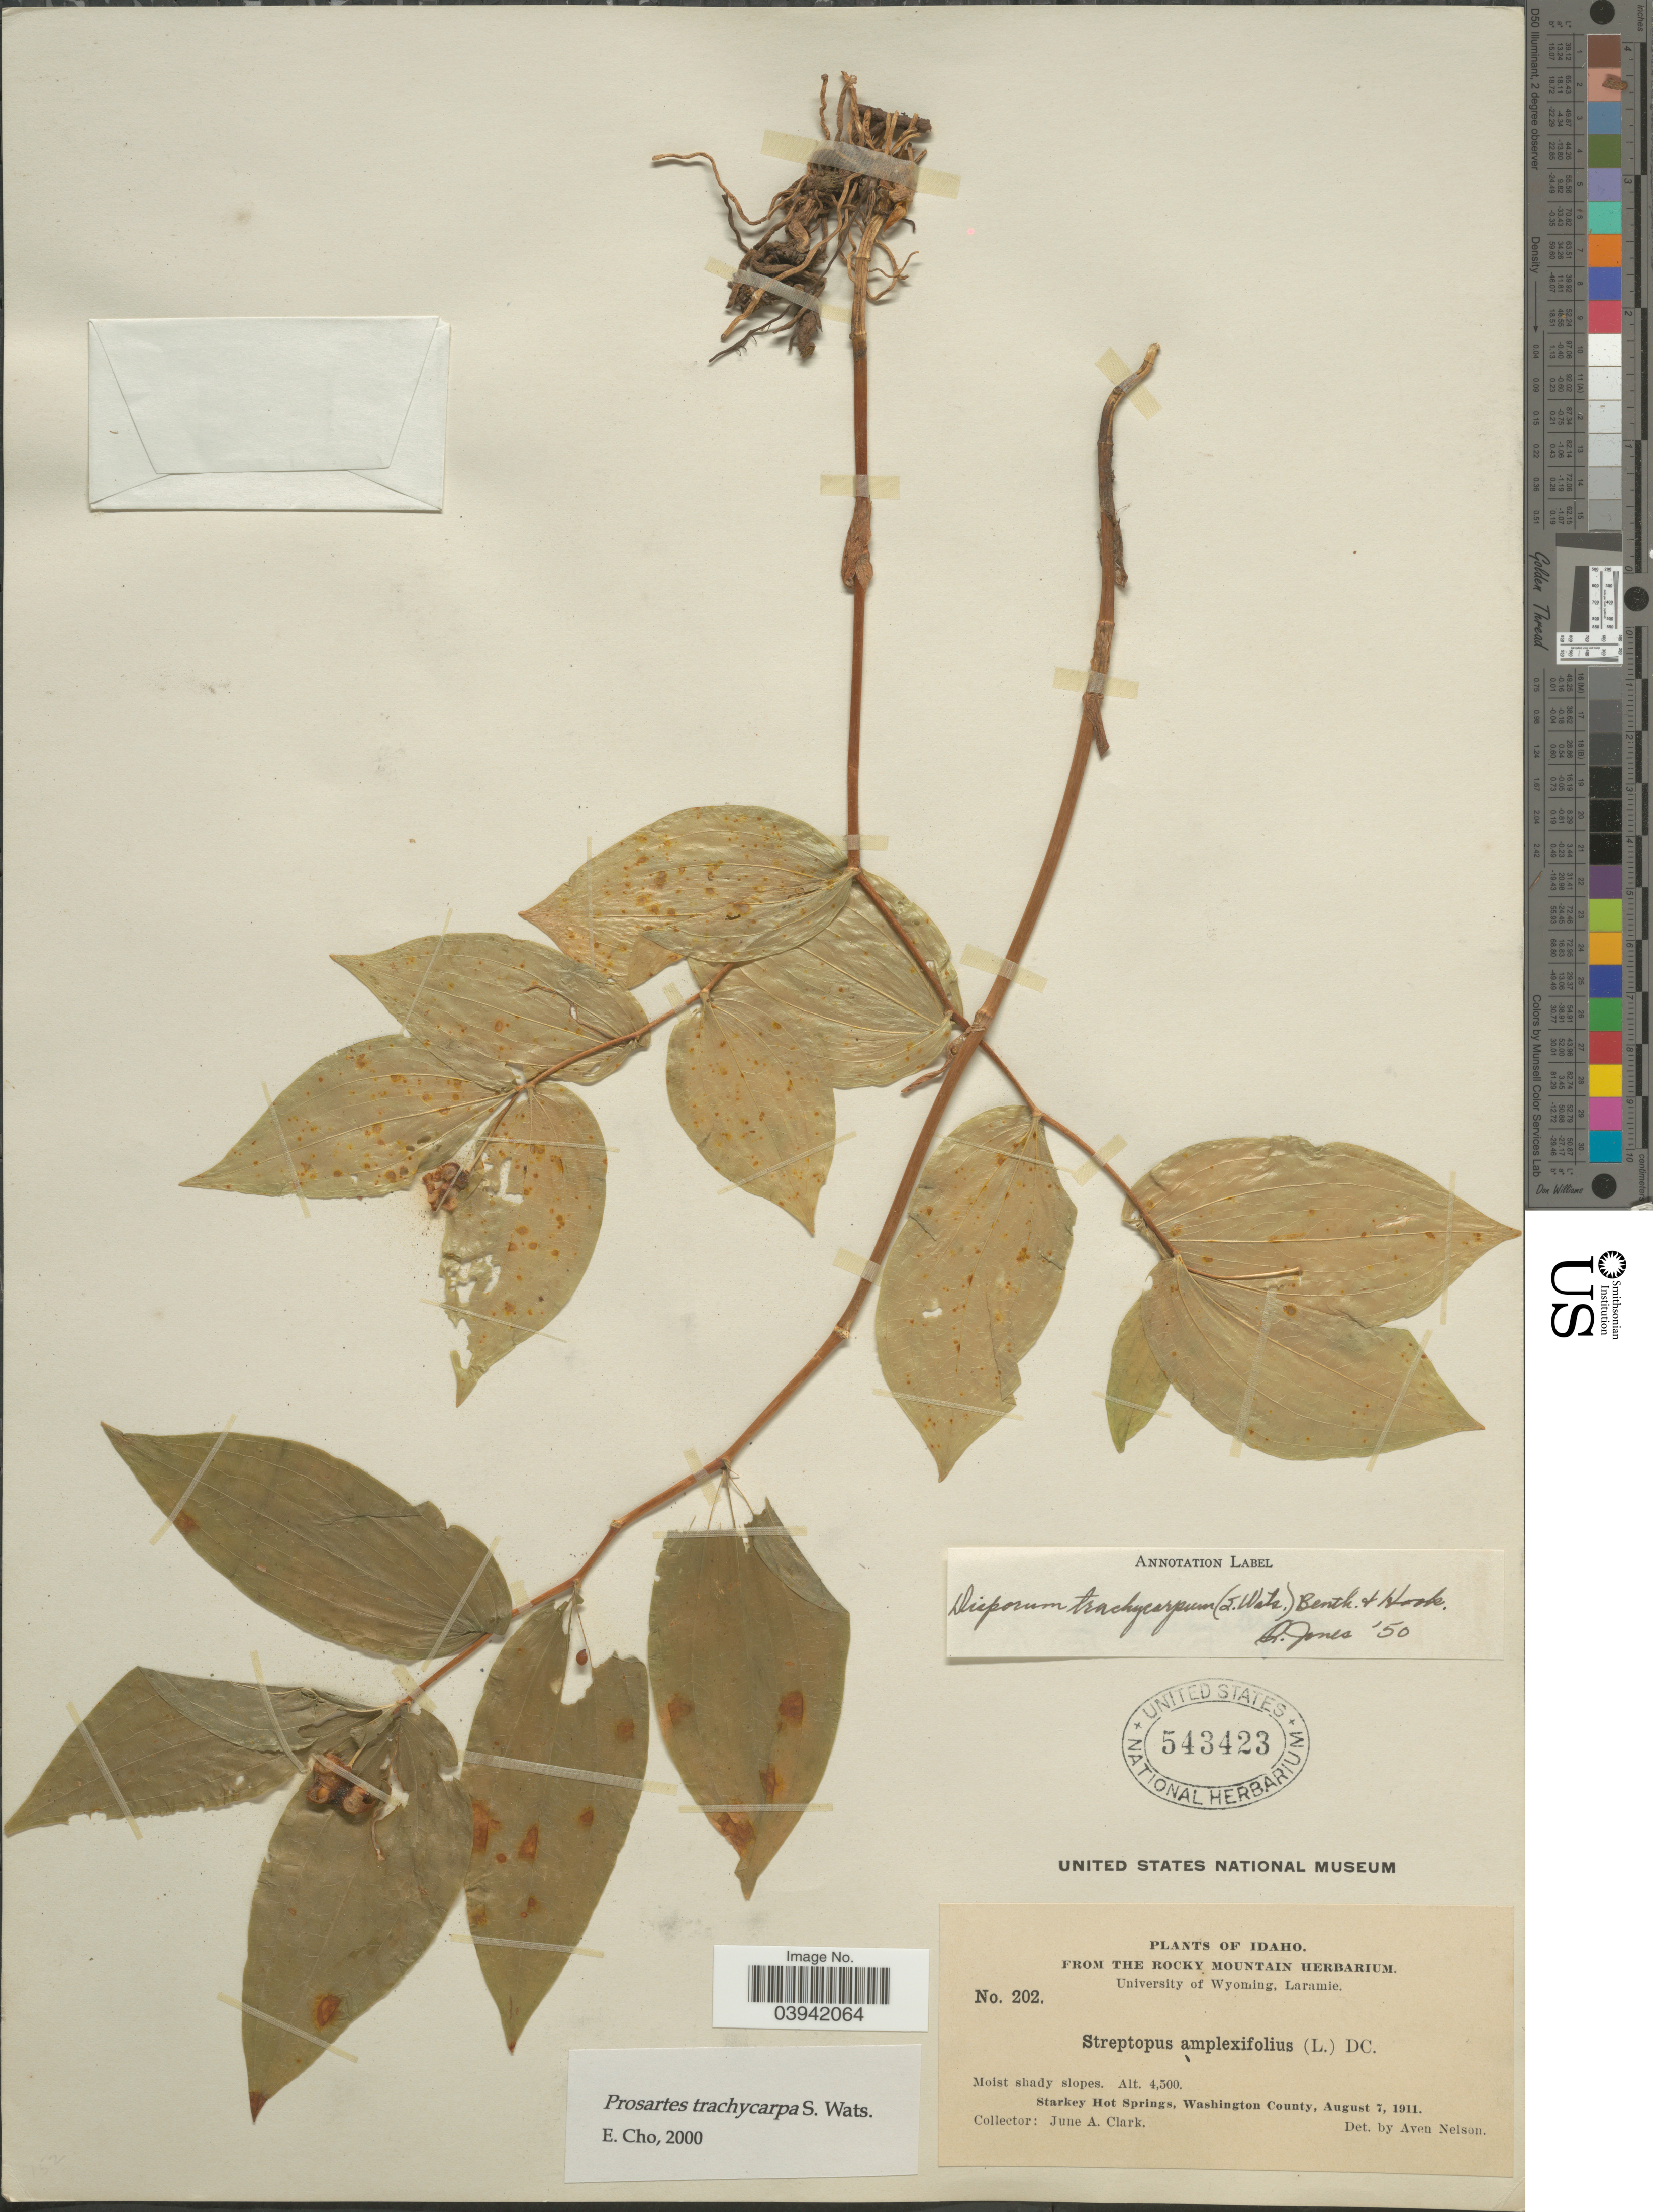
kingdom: Plantae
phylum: Tracheophyta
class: Liliopsida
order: Liliales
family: Liliaceae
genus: Prosartes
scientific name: Prosartes trachycarpa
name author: S. Watson in C. King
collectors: J. A. Clark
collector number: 202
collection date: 1911-08-07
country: United States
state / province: Idaho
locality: Starkey Hot Springs, Washington County.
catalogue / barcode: US 543423